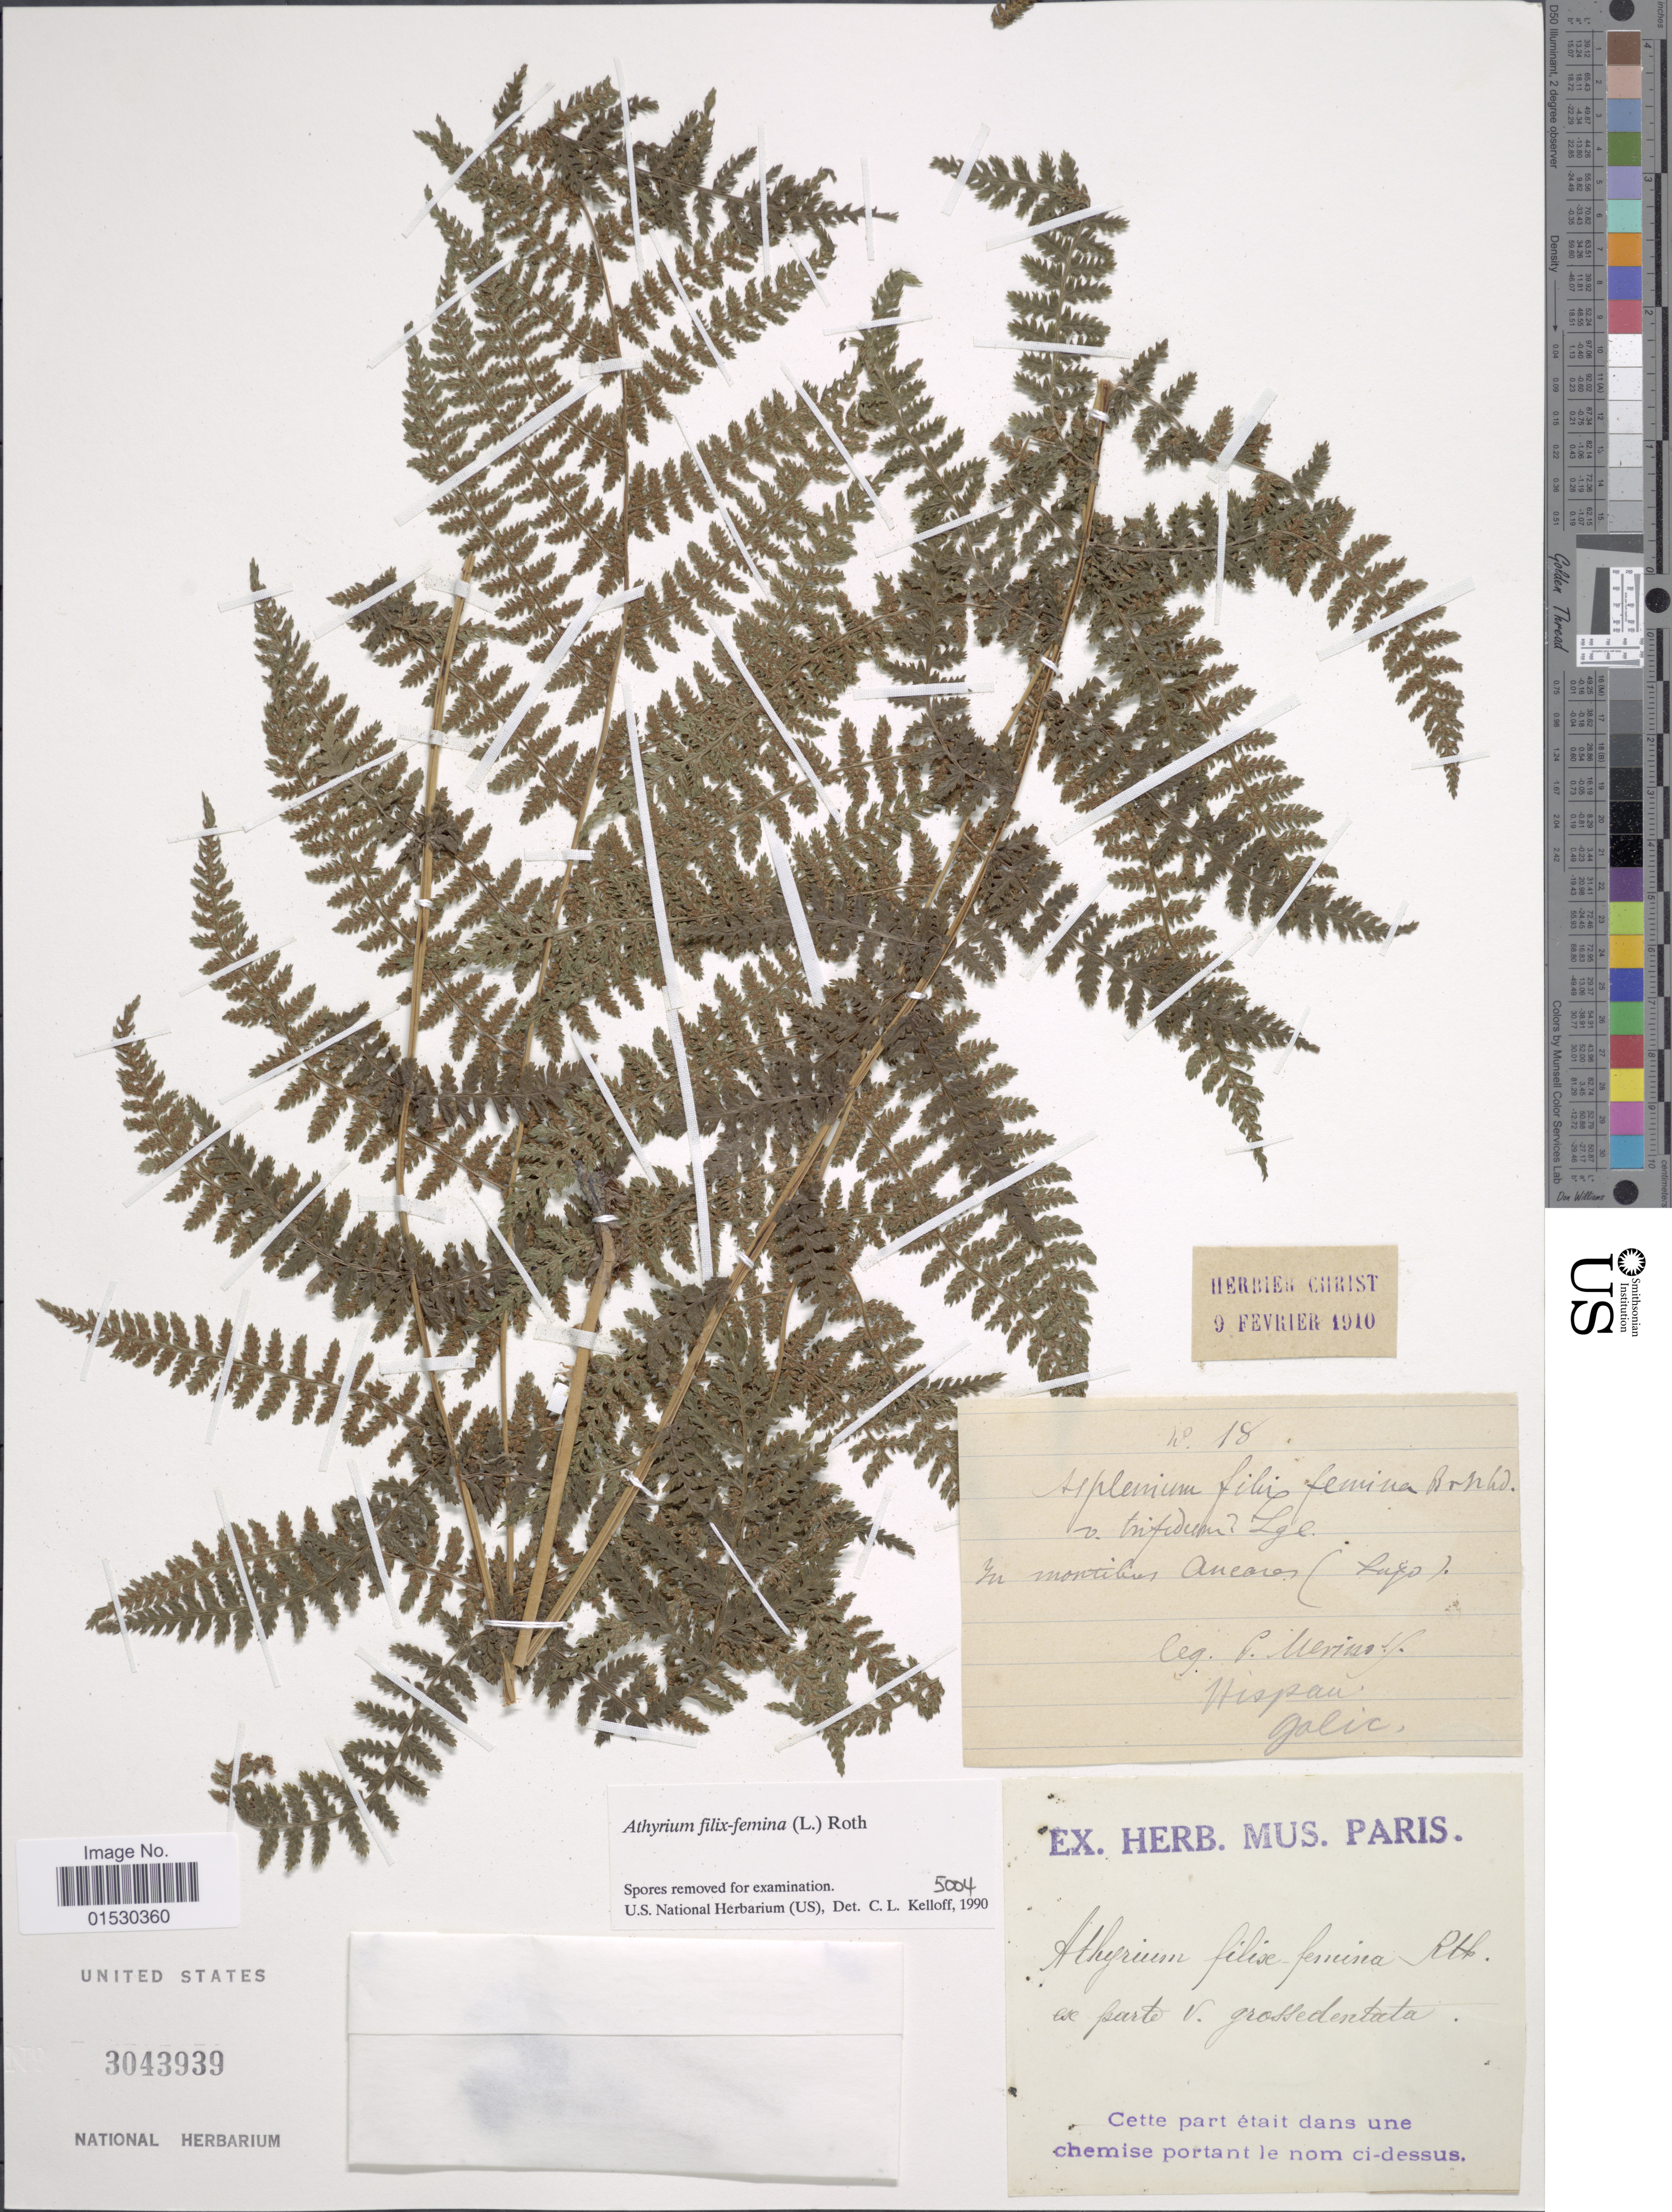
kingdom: Plantae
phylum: Tracheophyta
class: Polypodiopsida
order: Polypodiales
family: Athyriaceae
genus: Athyrium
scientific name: Athyrium filix-femina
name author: (L.) Roth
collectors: P. Merino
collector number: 18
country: Spain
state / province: Galicia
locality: In montibus Ancares (Lugo) Hispan Galic.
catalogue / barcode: US 3043939